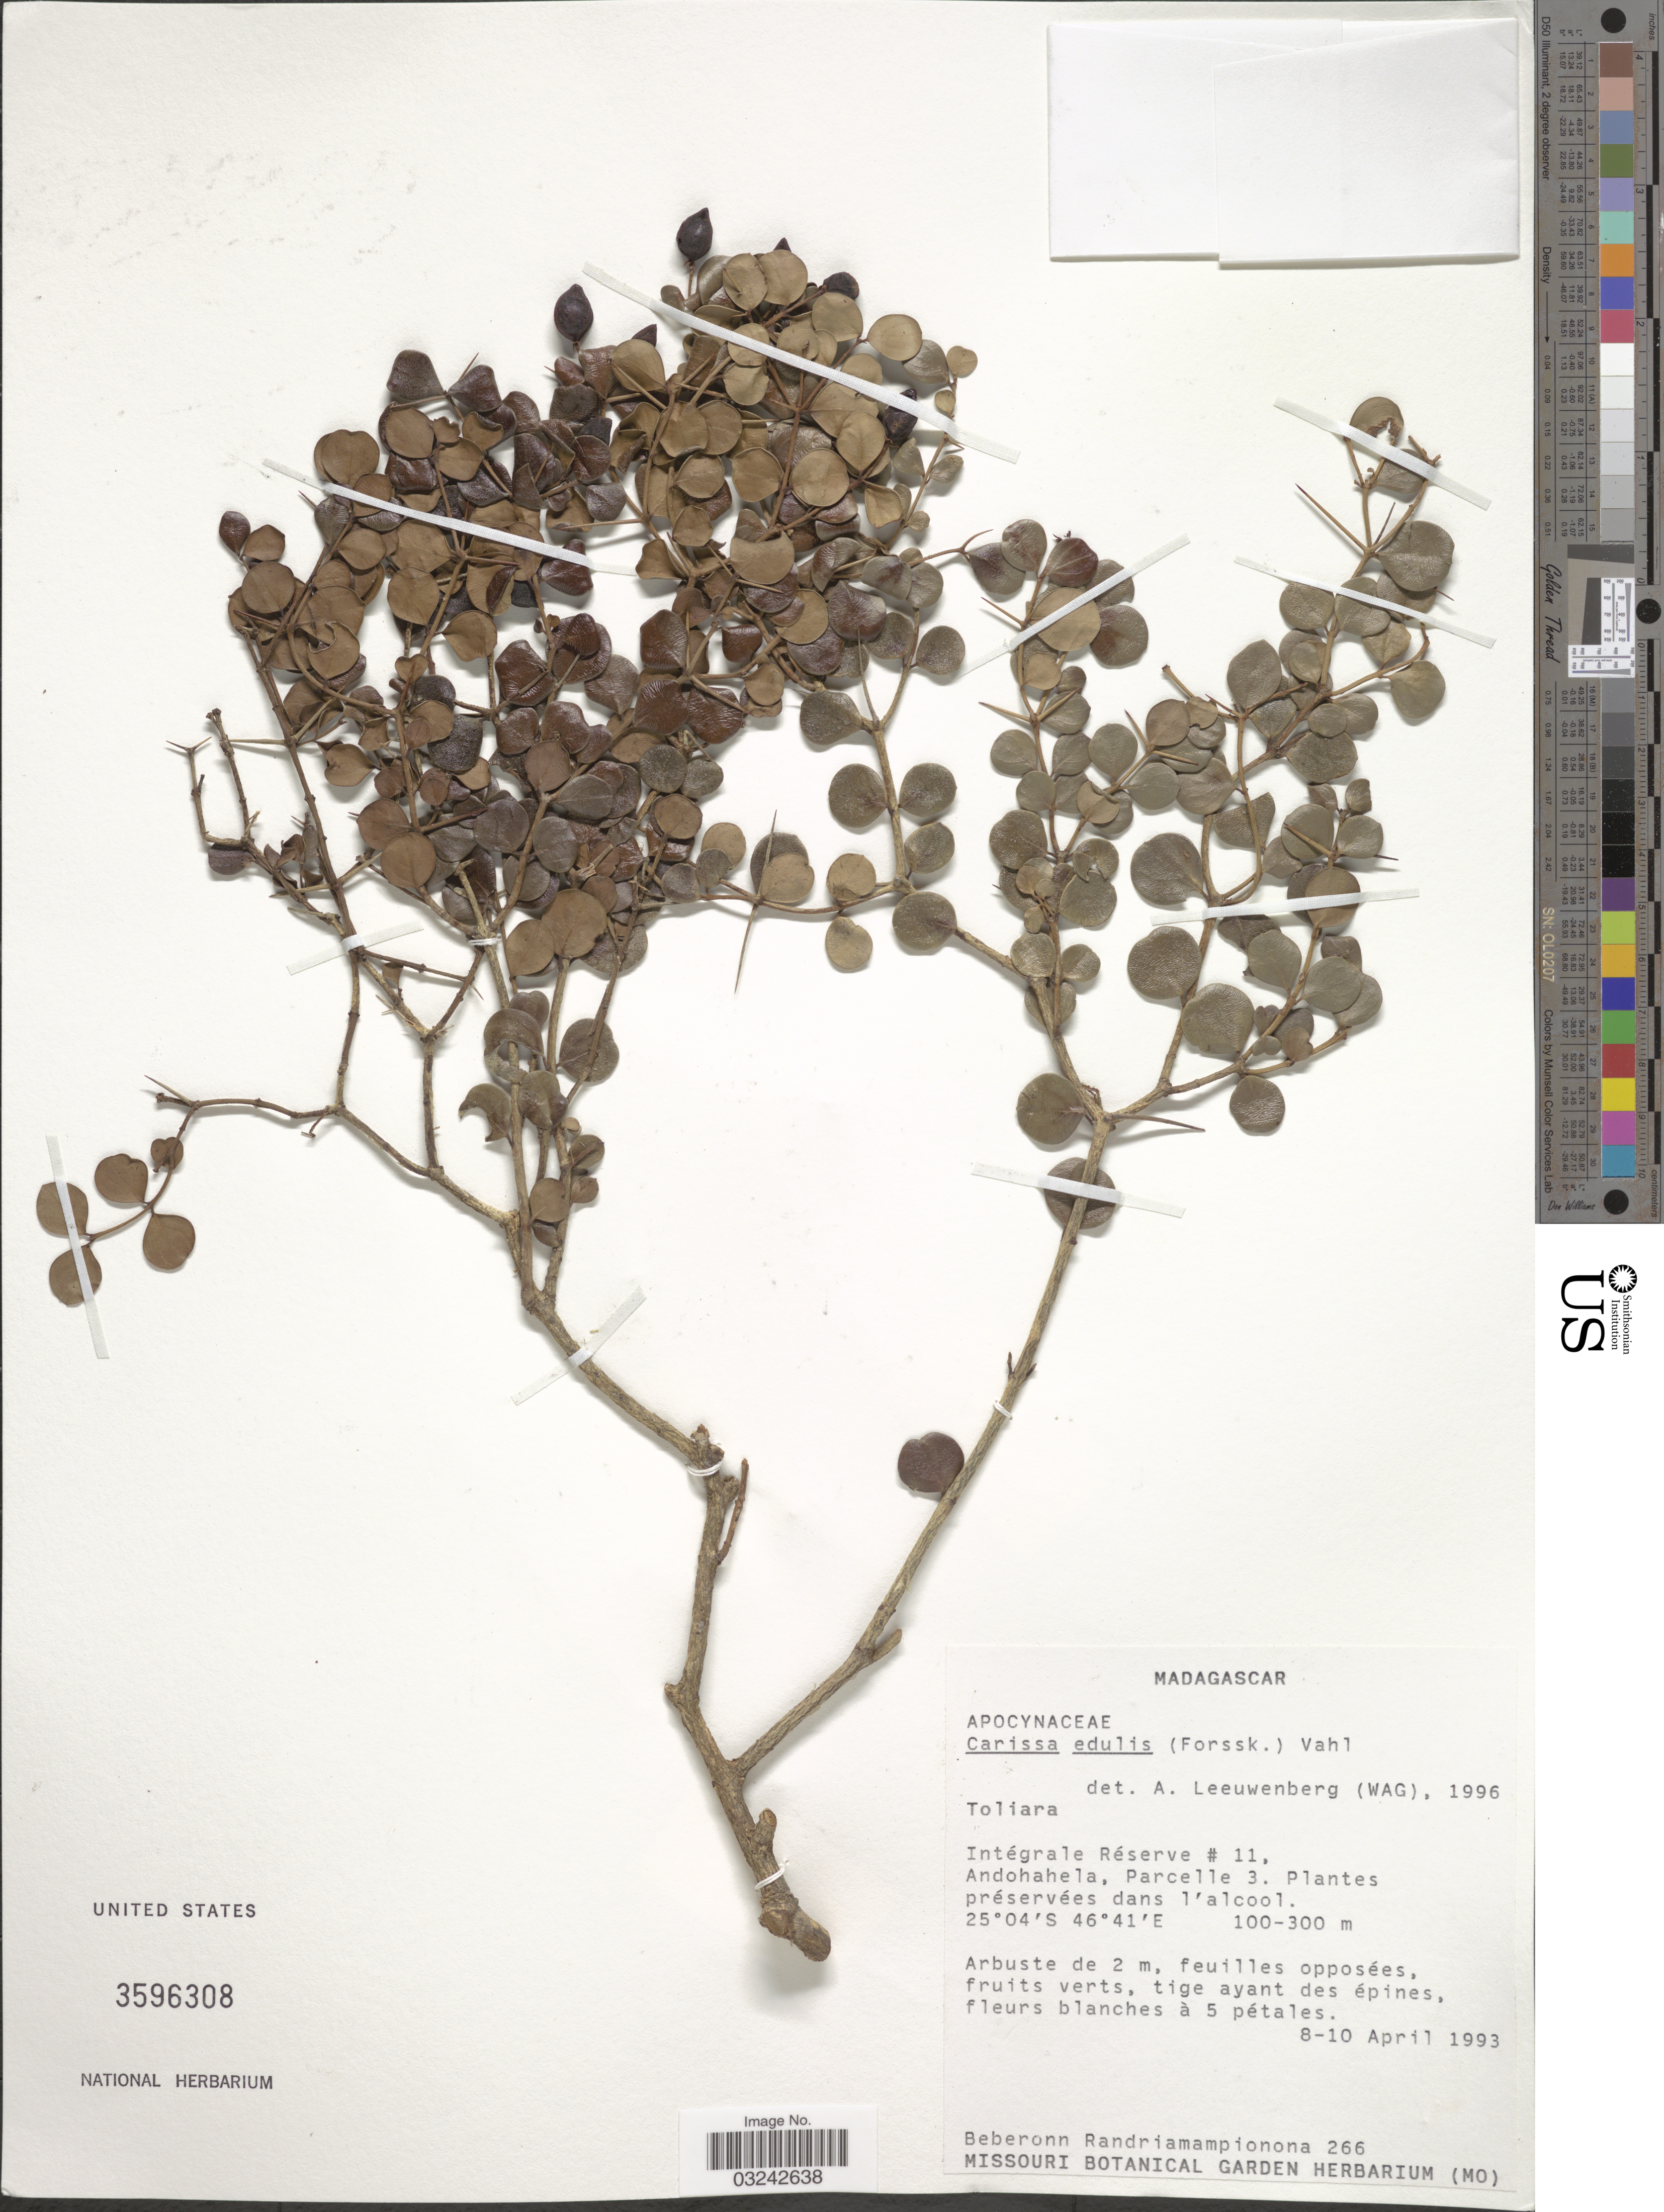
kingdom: Plantae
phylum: Tracheophyta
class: Magnoliopsida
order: Gentianales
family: Apocynaceae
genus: Carissa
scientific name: Carissa edulis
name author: (Forssk.) Vahl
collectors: B. Randriamampionona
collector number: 266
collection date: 1993-04-08/1993-04-10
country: Madagascar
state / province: Anosy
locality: Intégrale Réserve # 11, Andohahela, Parcelle 3.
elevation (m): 100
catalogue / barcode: US 3596308